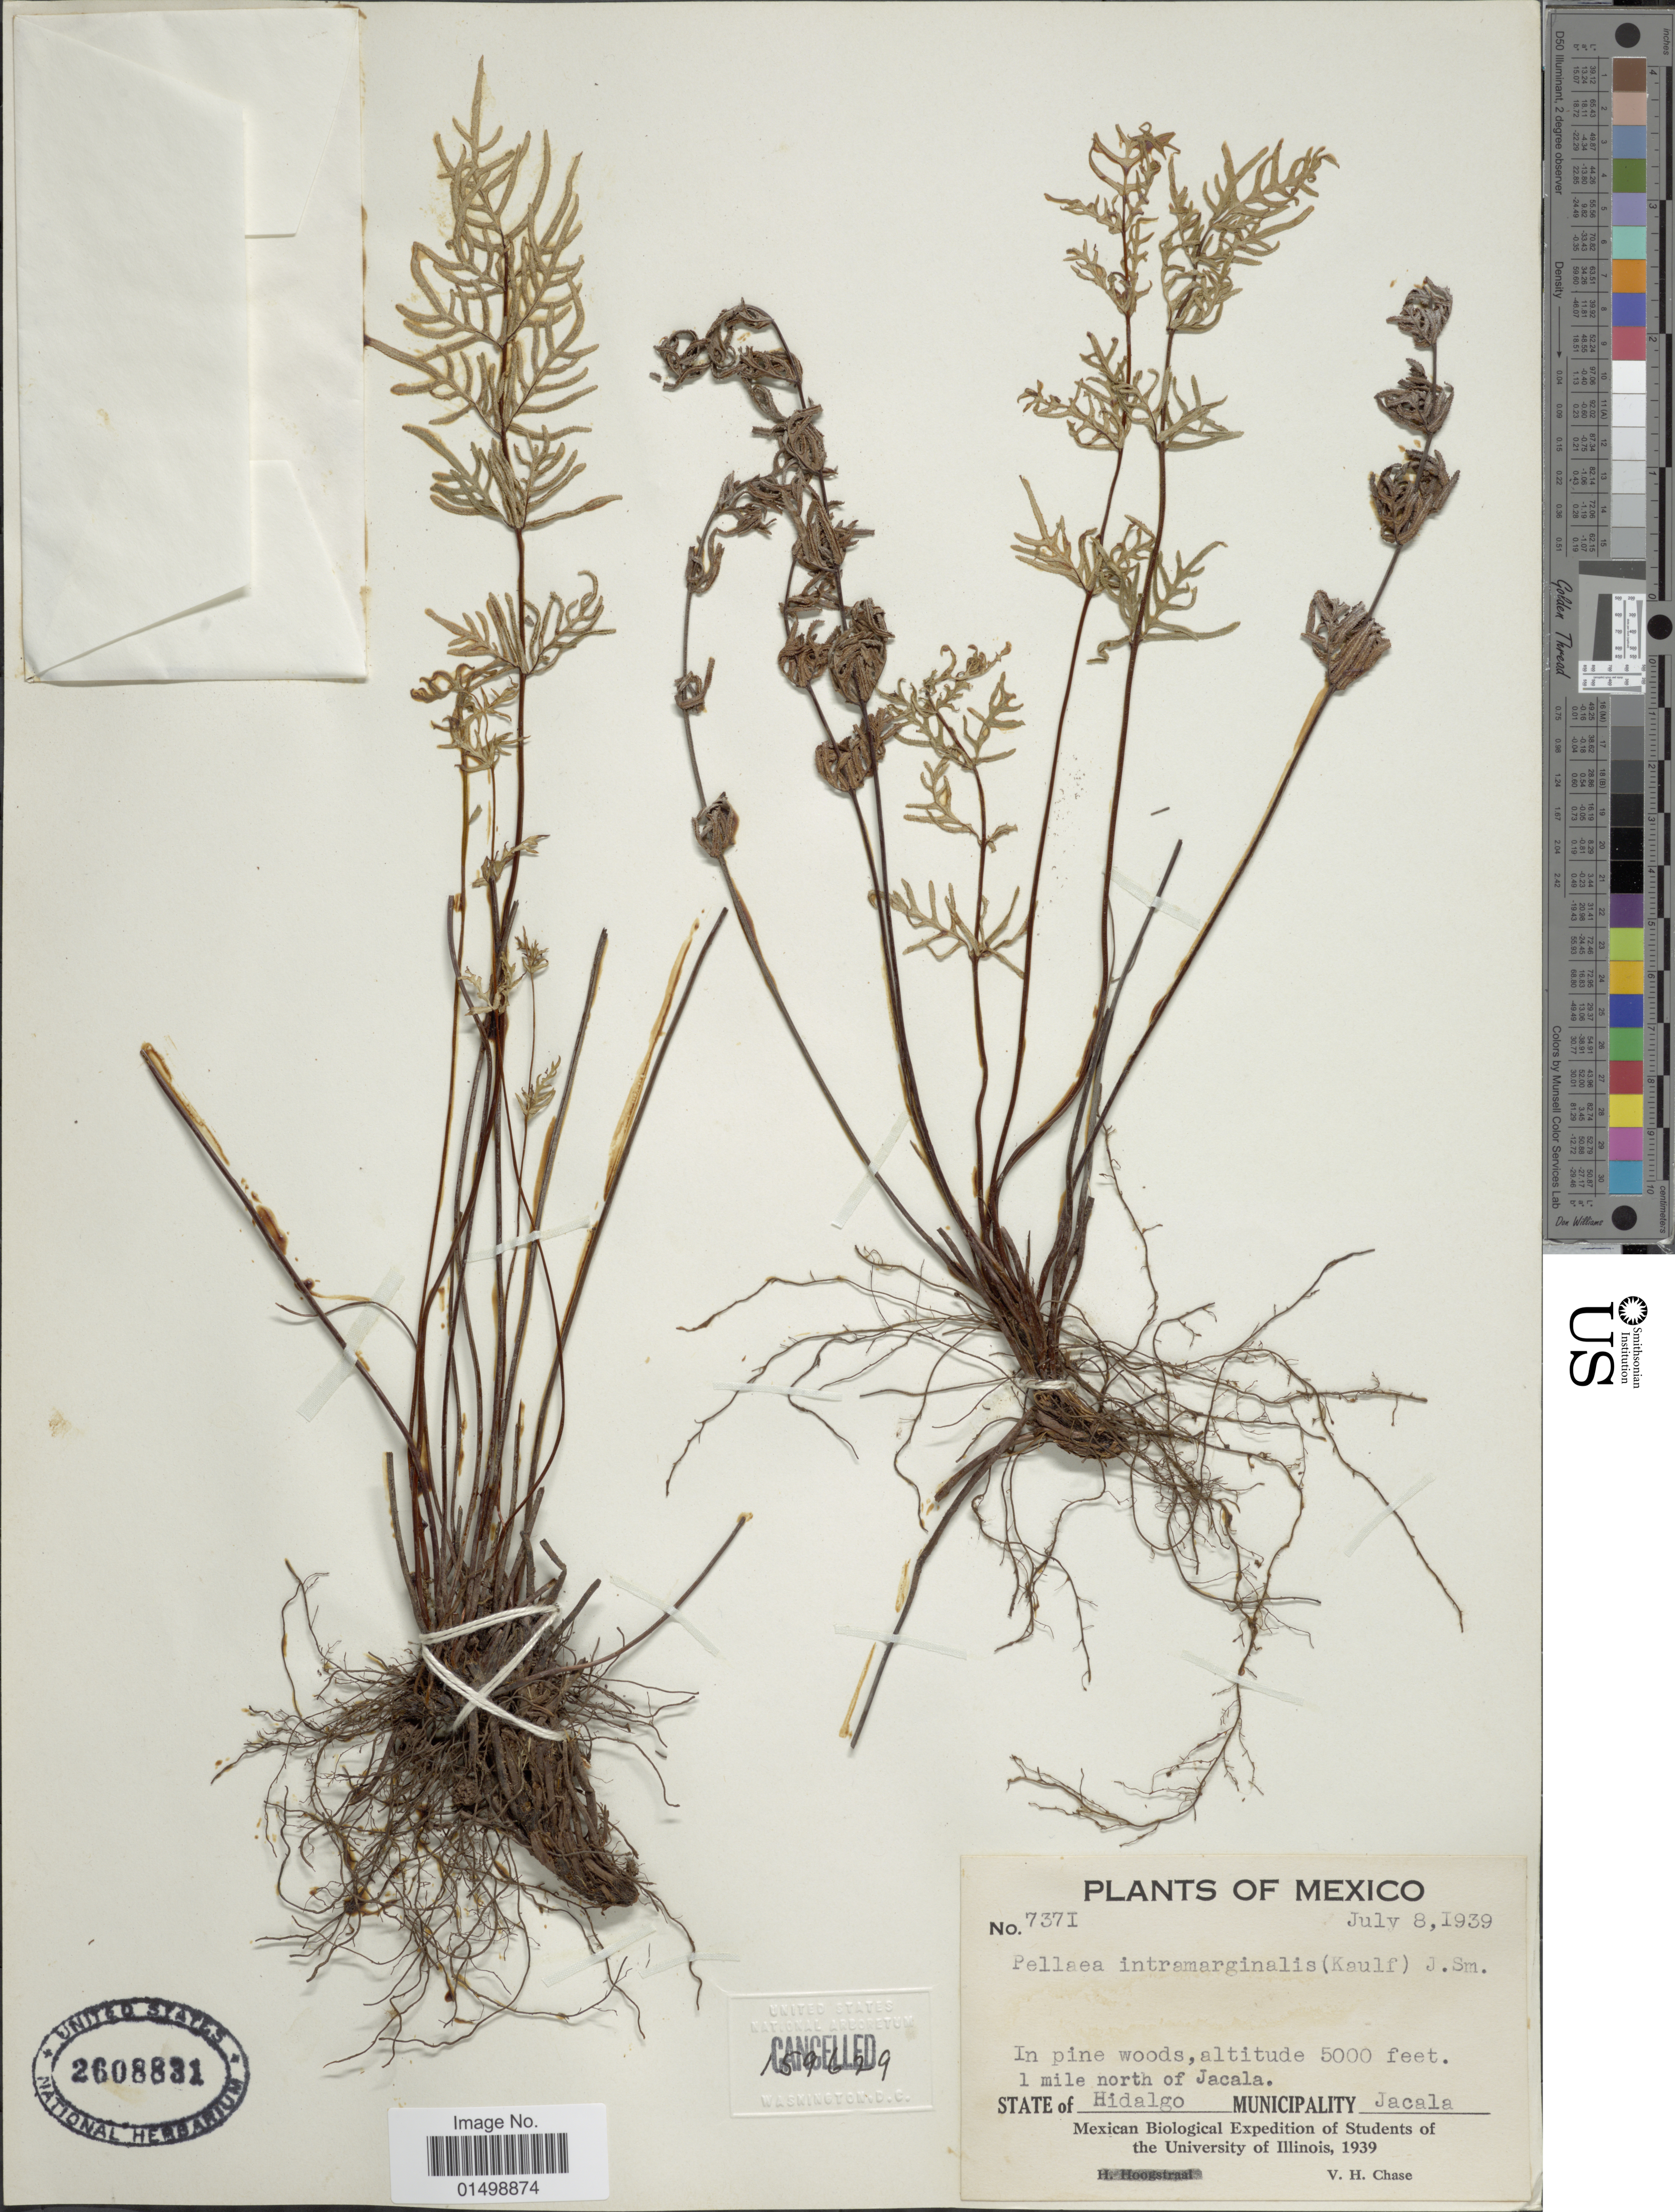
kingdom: Plantae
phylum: Tracheophyta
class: Polypodiopsida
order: Polypodiales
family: Pteridaceae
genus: Cheilanthes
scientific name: Cheilanthes intramarginalis var. serratifolia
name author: (Kaulf.) Hook.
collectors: V. E. Chase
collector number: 7371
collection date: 1939-07-08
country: Mexico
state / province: Hidalgo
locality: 1 mile north of Jacala, State of Hidalgo, Municipality Jacala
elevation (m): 1524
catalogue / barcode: US 2608831